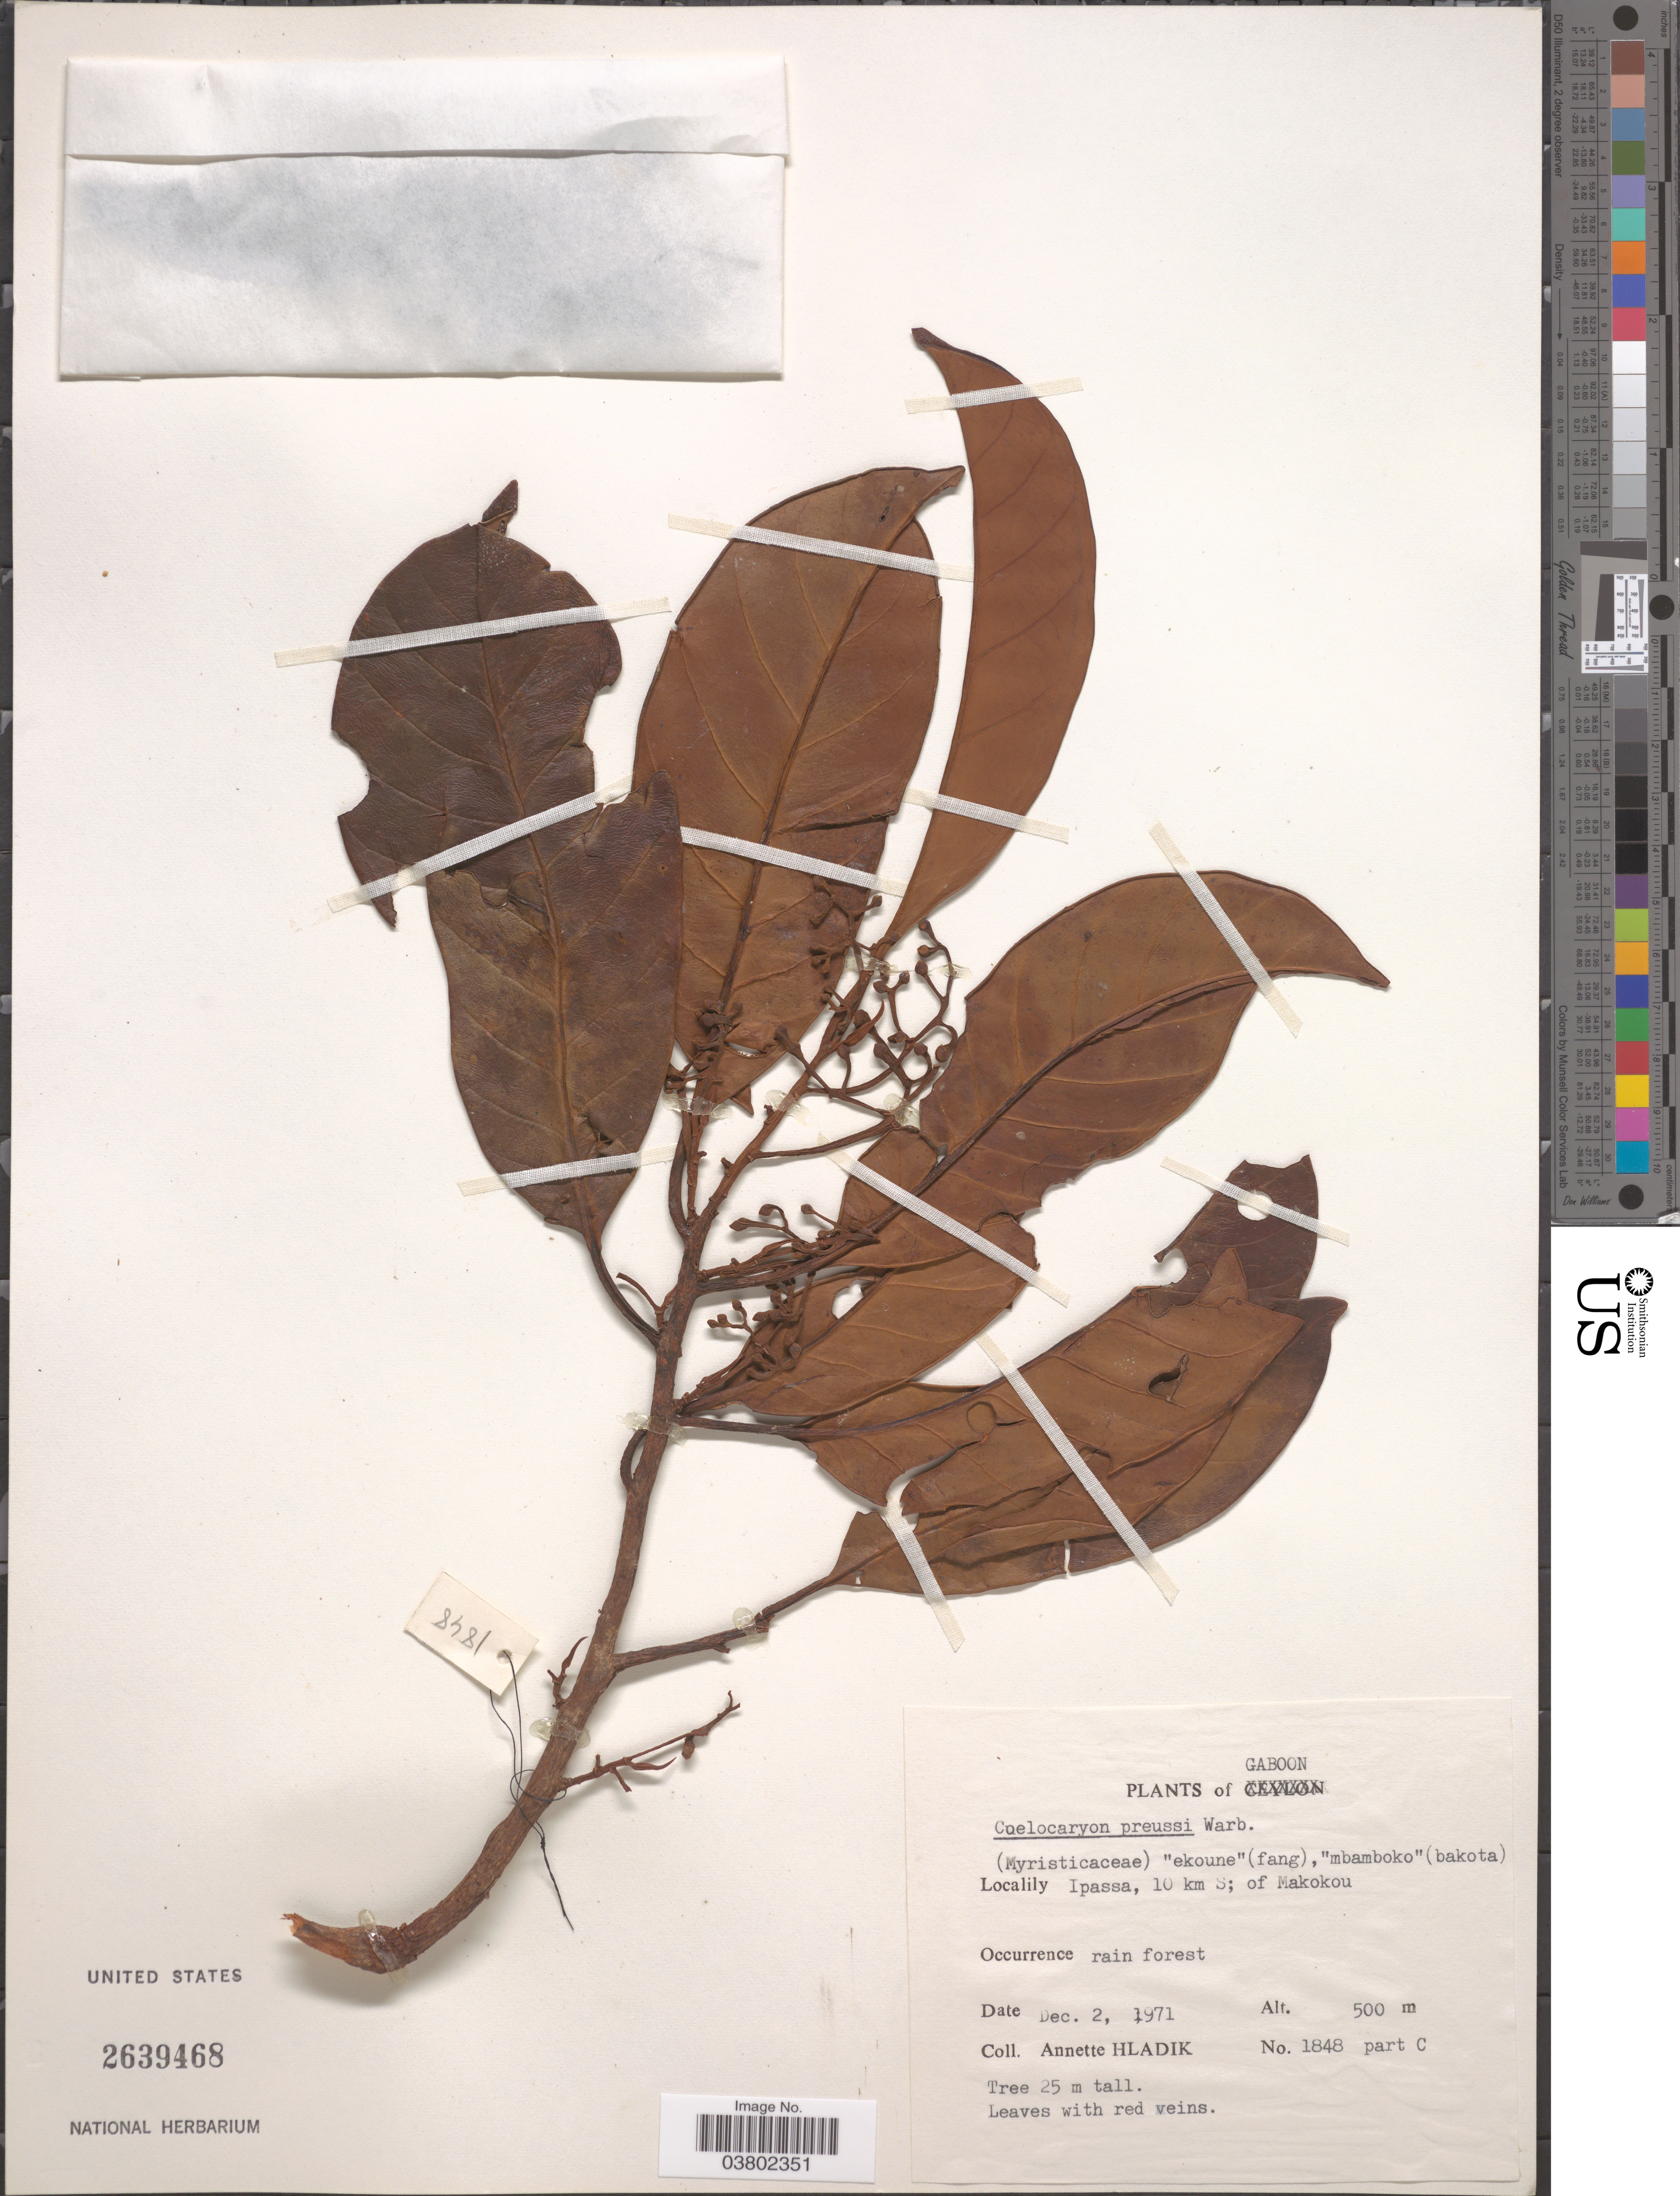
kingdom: Plantae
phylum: Tracheophyta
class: Magnoliopsida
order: Magnoliales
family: Myristicaceae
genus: Coelocaryon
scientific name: Coelocaryon preussii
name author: Warb.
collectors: A. Hladik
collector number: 1848 part C?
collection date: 1971-12-02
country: Gabon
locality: Gaboon. Ipassa, 10 km S; of Makokou.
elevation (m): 500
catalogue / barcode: US 2639468